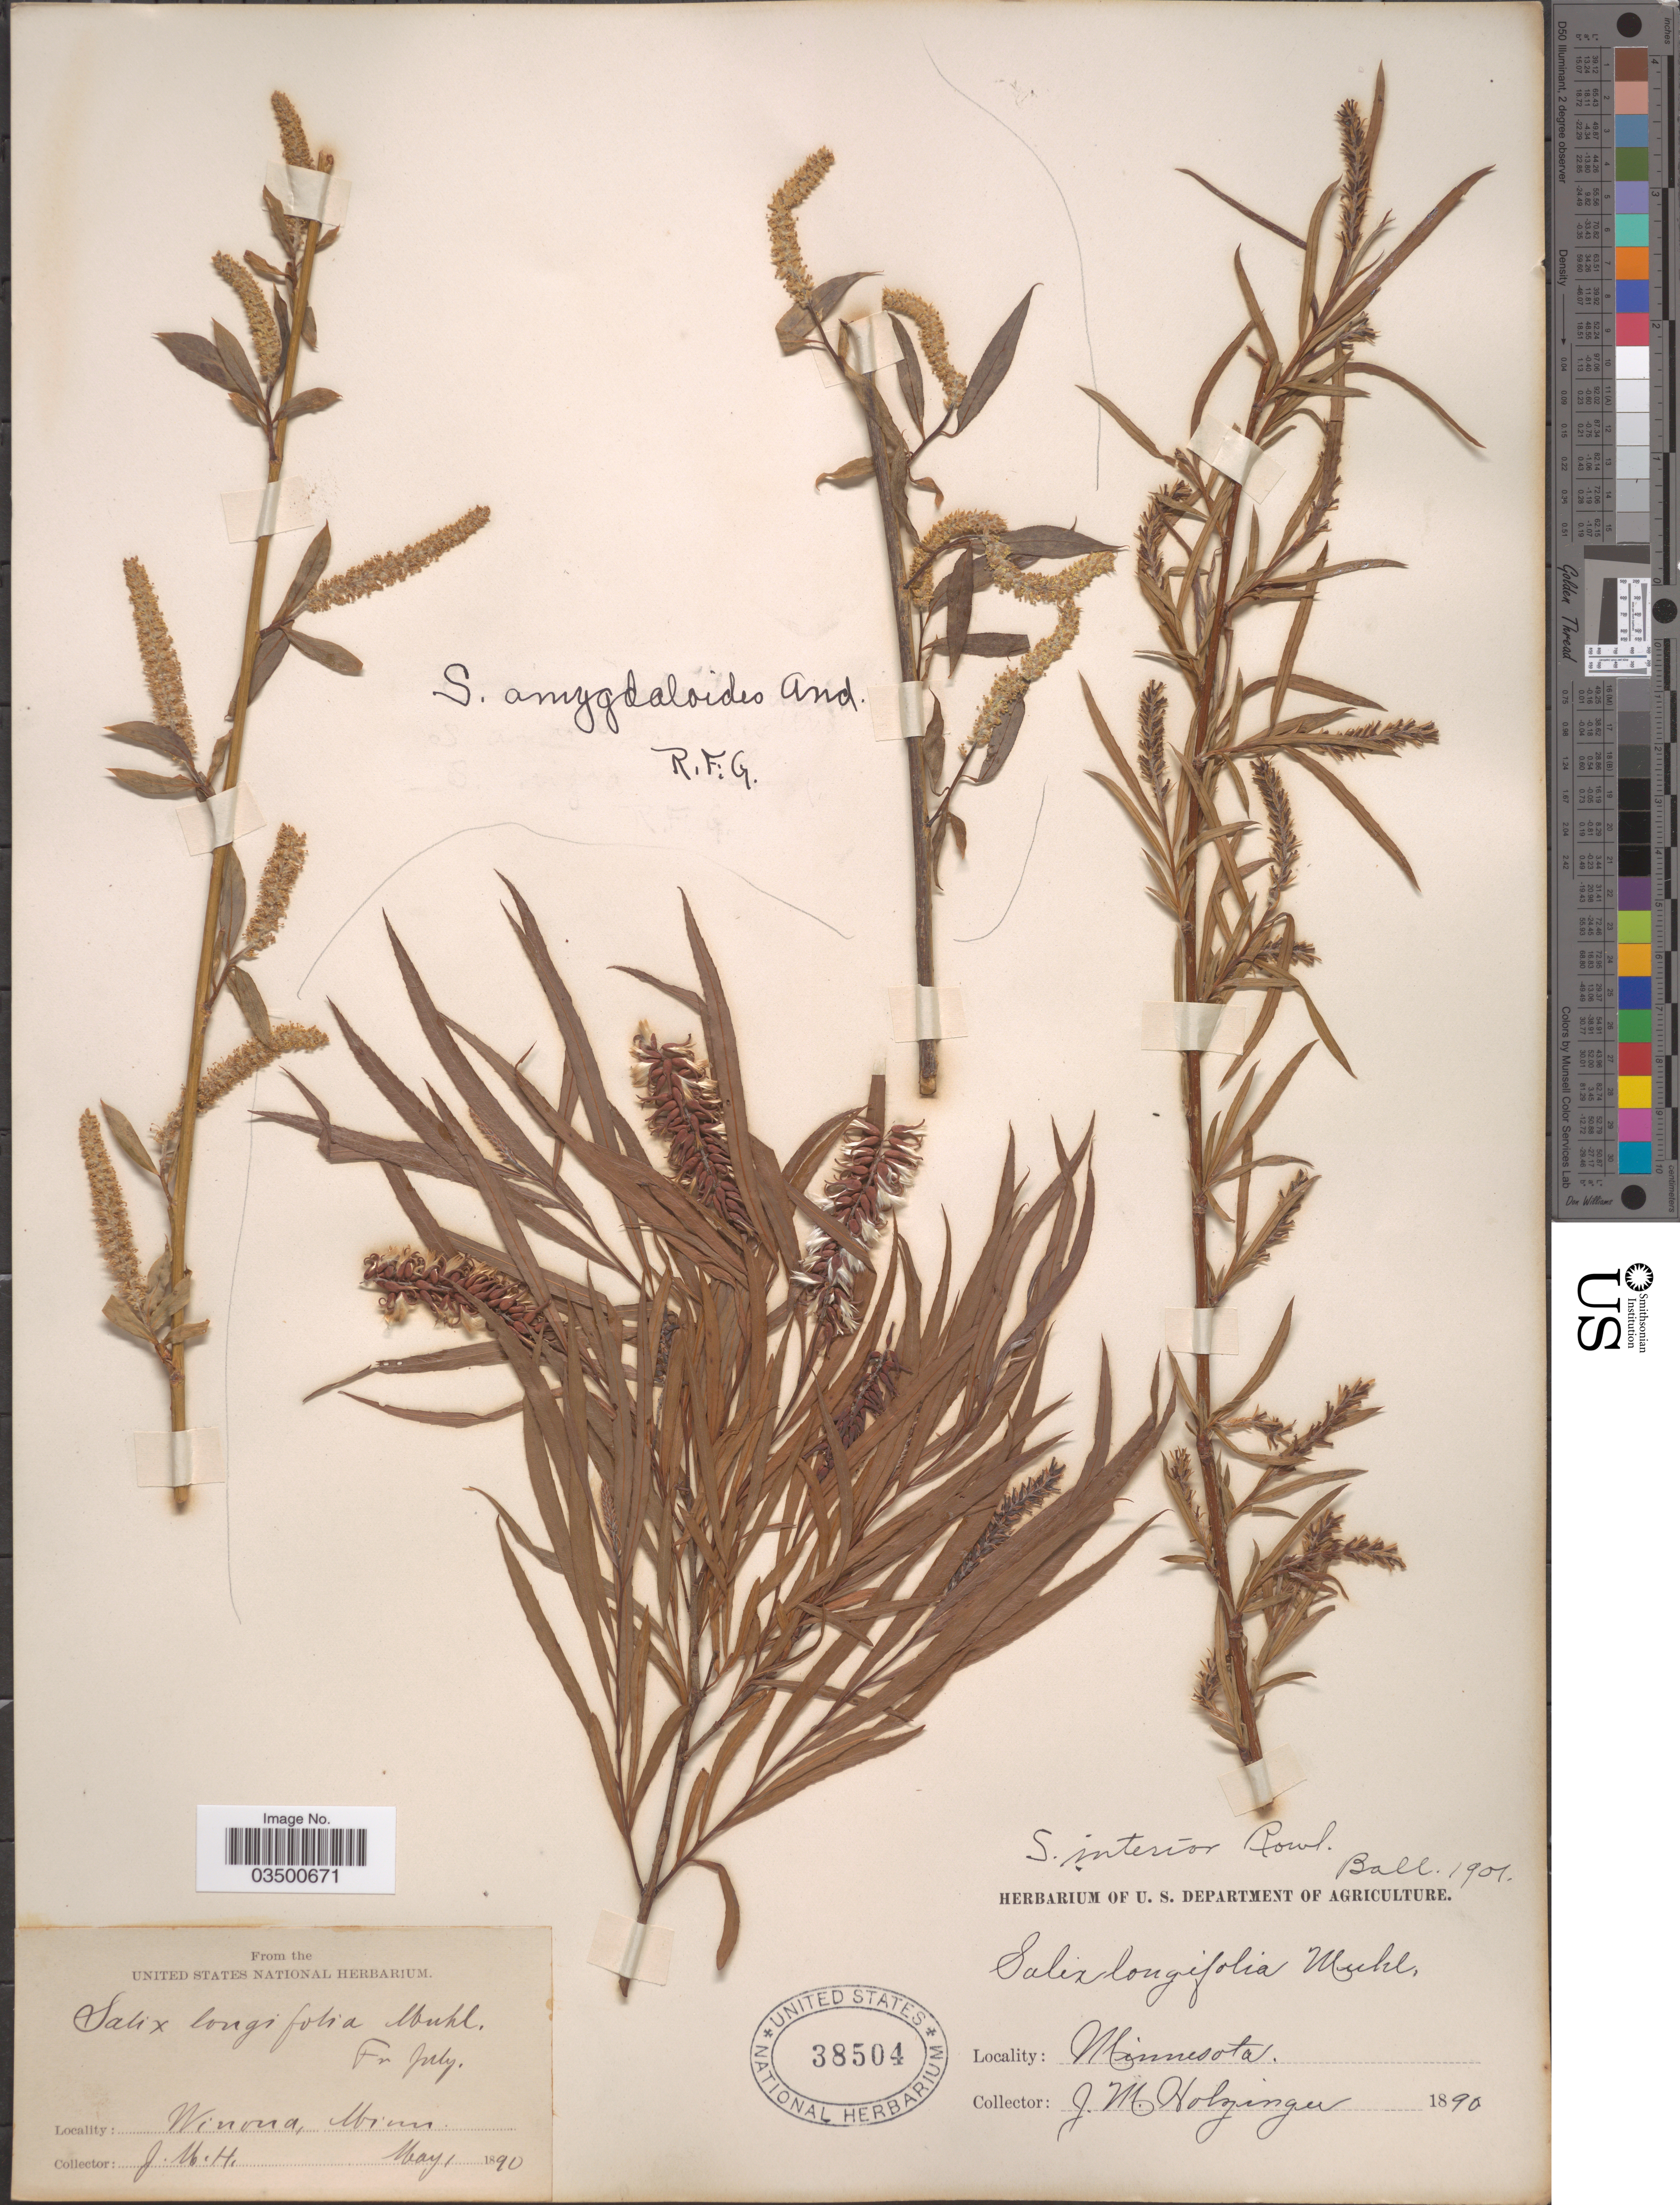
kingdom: Plantae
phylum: Tracheophyta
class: Magnoliopsida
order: Malpighiales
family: Salicaceae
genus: Salix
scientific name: Salix interior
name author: Rowlee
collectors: J. M. Holzinger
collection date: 1890-05-01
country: United States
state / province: Minnesota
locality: Winona.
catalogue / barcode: US 38504